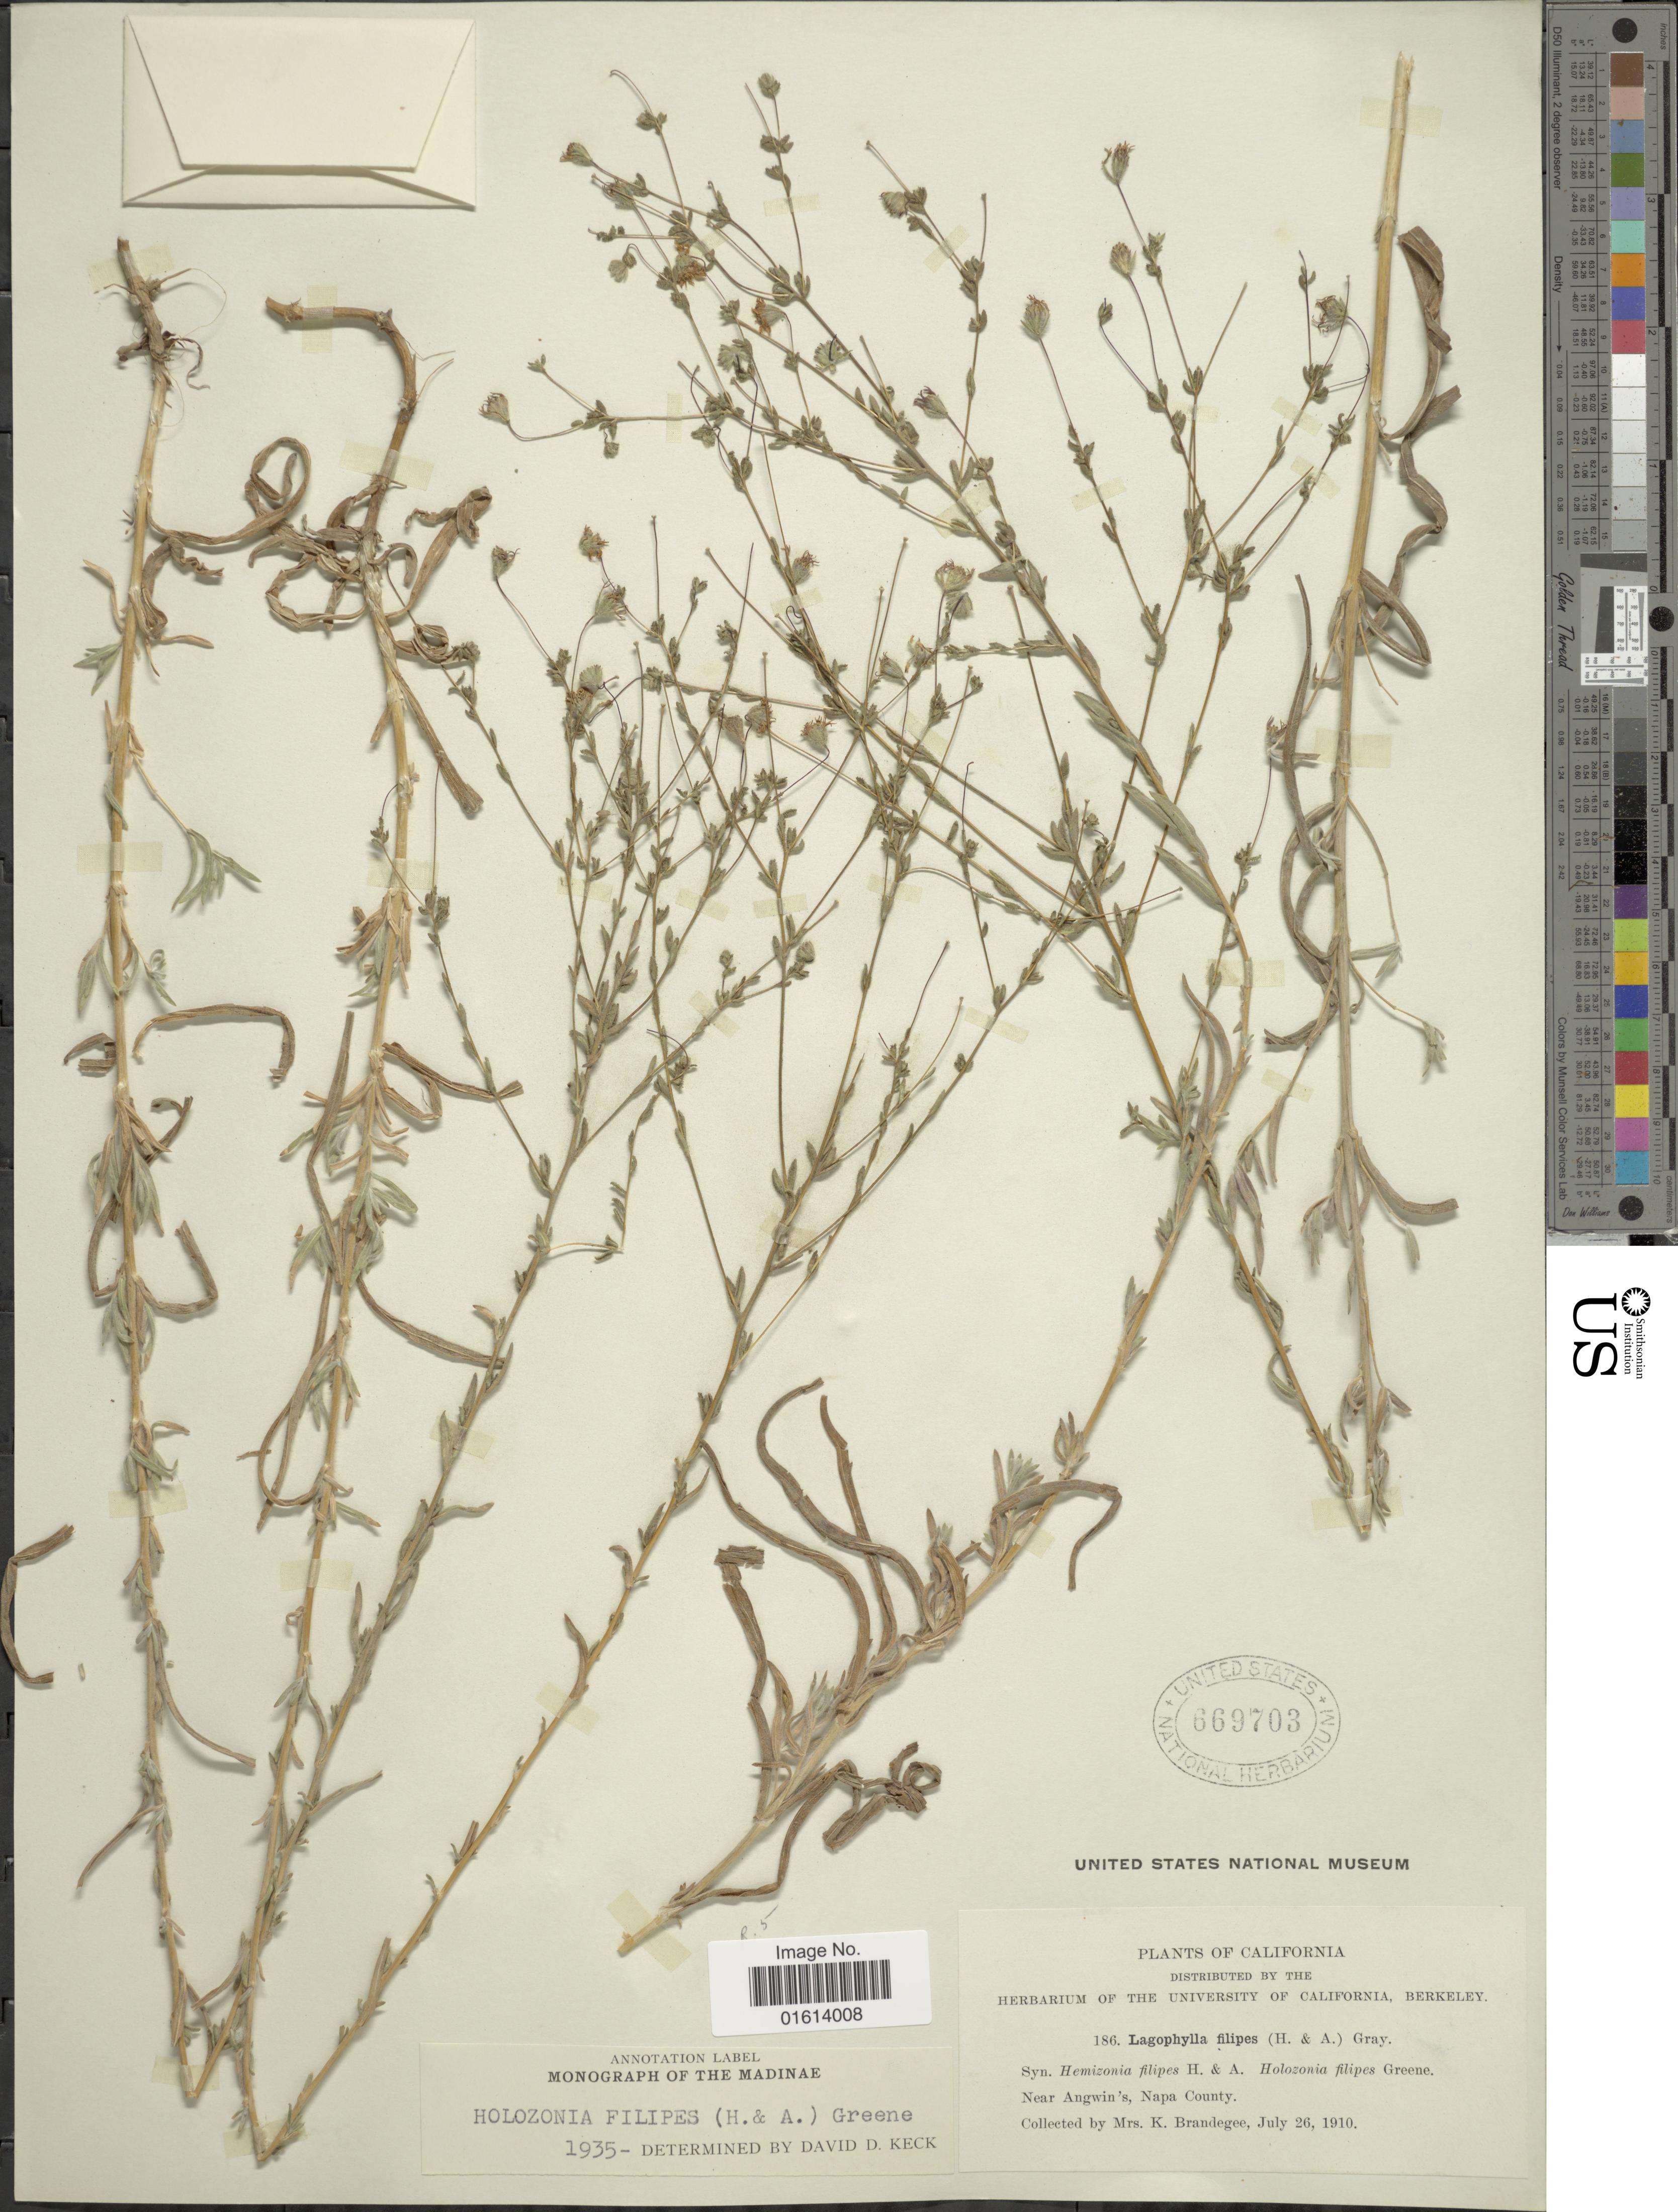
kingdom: Plantae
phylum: Tracheophyta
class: Magnoliopsida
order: Asterales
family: Asteraceae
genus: Holozonia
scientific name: Holozonia filipes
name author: (Hook. & Arn.) Greene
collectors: M. K. Brandegee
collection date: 1910-07-26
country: United States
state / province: California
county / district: Napa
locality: Near Angwin's, Napa County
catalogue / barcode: US 669703